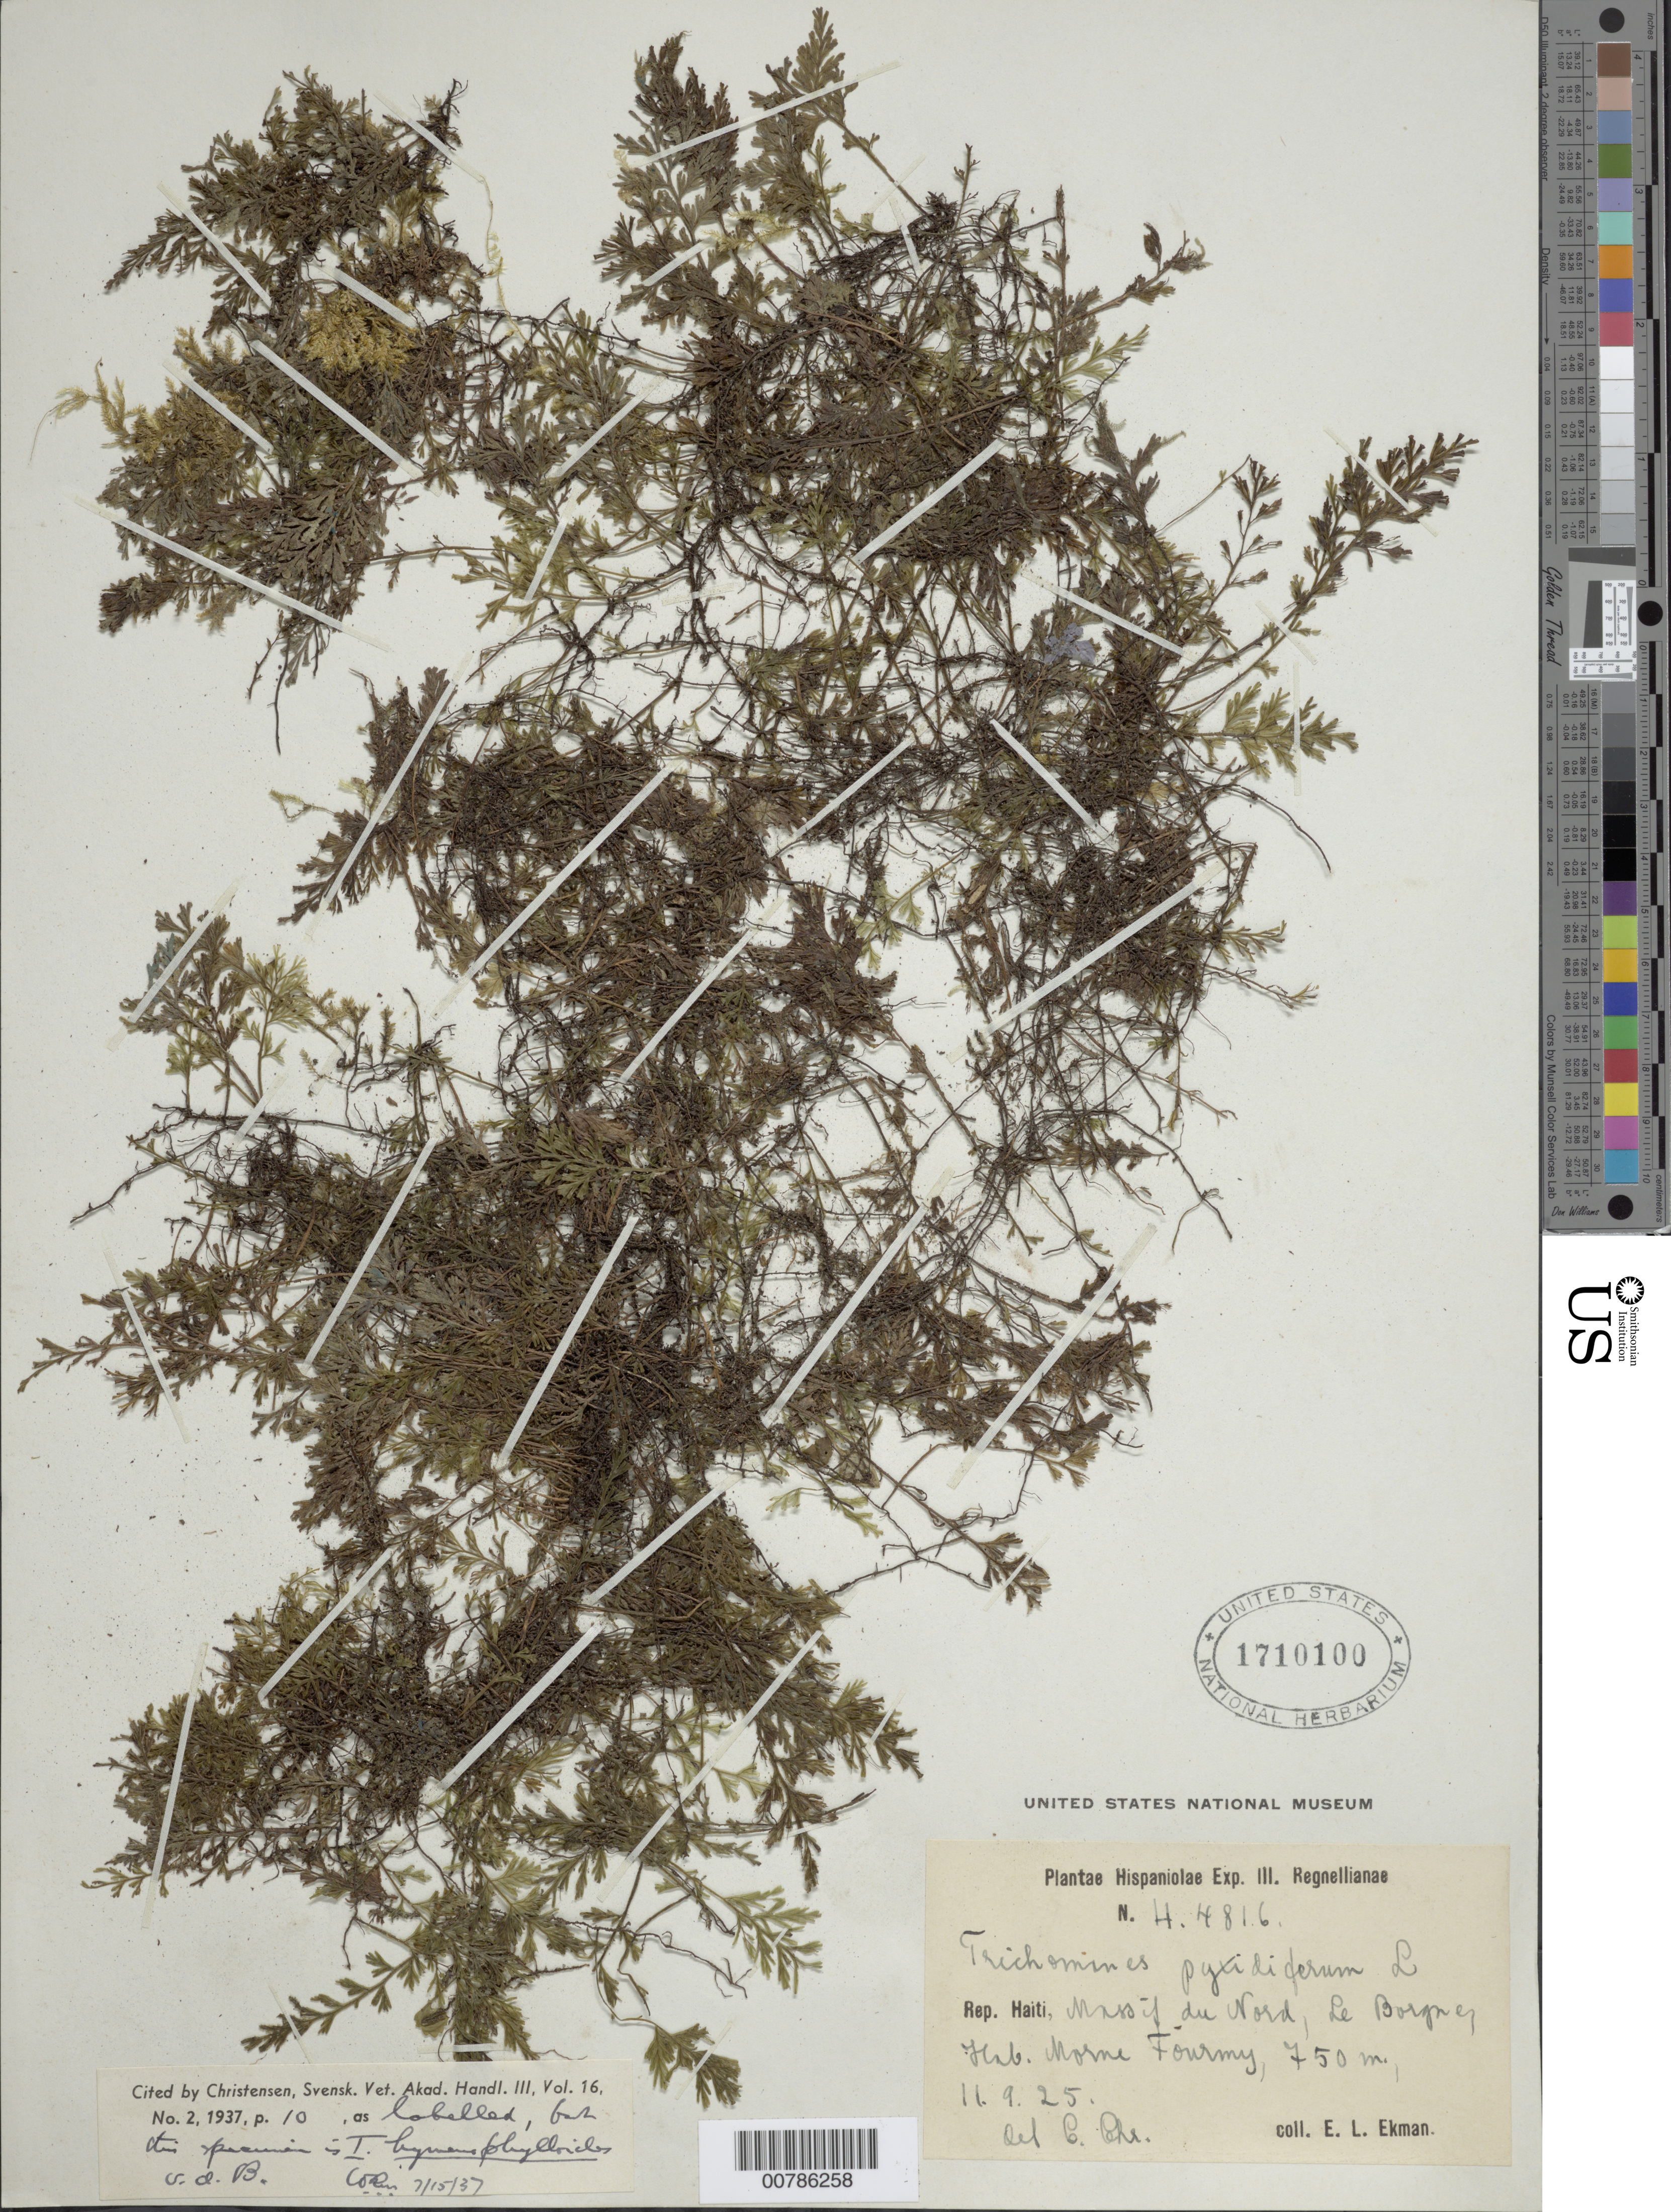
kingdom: Plantae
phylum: Tracheophyta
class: Polypodiopsida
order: Hymenophyllales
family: Hymenophyllaceae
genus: Polyphlebium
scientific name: Polyphlebium hymenophylloides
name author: (Bosch) Ebihara & Dubuisson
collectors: E. L. Ekman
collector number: H 4816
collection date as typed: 11 Sep 1925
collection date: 1925-09-11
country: Haiti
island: Hispaniola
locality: Massif du Nord, Le Borgne, Hab. Morne Fourmy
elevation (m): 750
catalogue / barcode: US 1710100